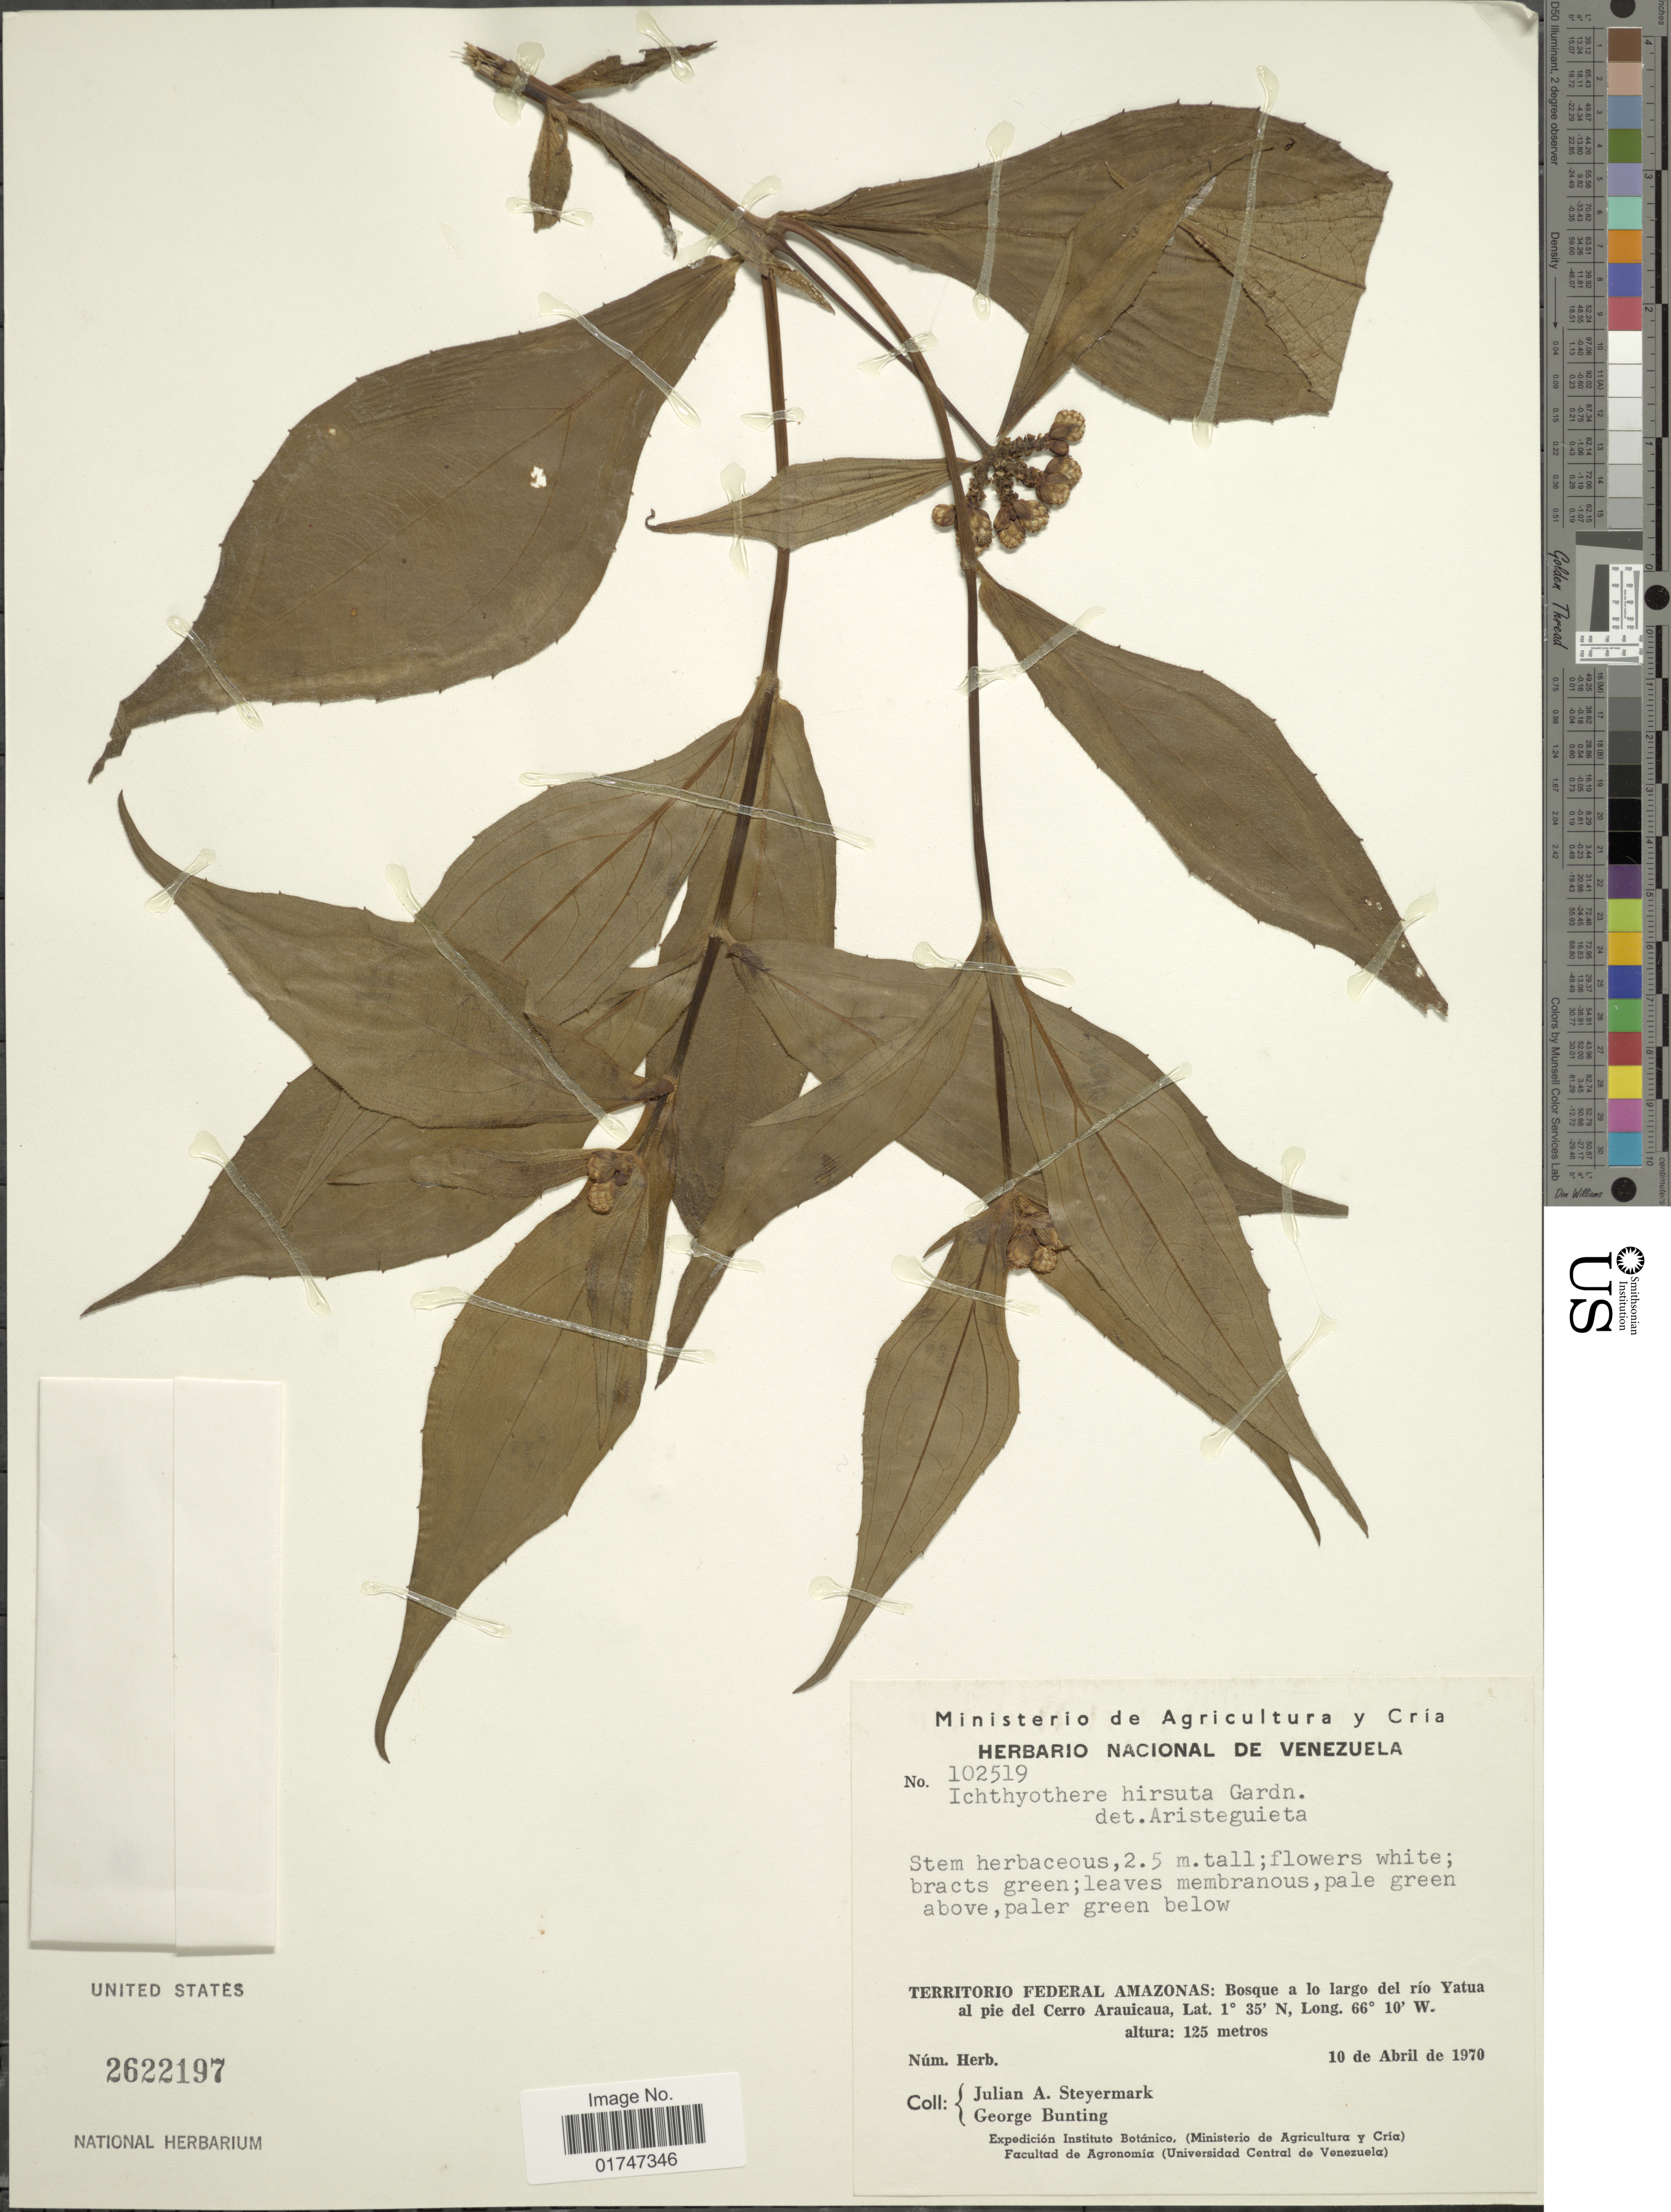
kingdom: Plantae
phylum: Tracheophyta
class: Magnoliopsida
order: Asterales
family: Asteraceae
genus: Ichthyothere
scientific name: Ichthyothere hirsuta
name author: Gardner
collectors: J. Steyermark & G. S. Bunting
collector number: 102519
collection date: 1970-04-10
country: Venezuela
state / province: Amazonas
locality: Territorio Federal Amazonas: Bosque a lo largo del río Yatua al pie del Cerro Arauicaua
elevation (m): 125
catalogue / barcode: US 2622197